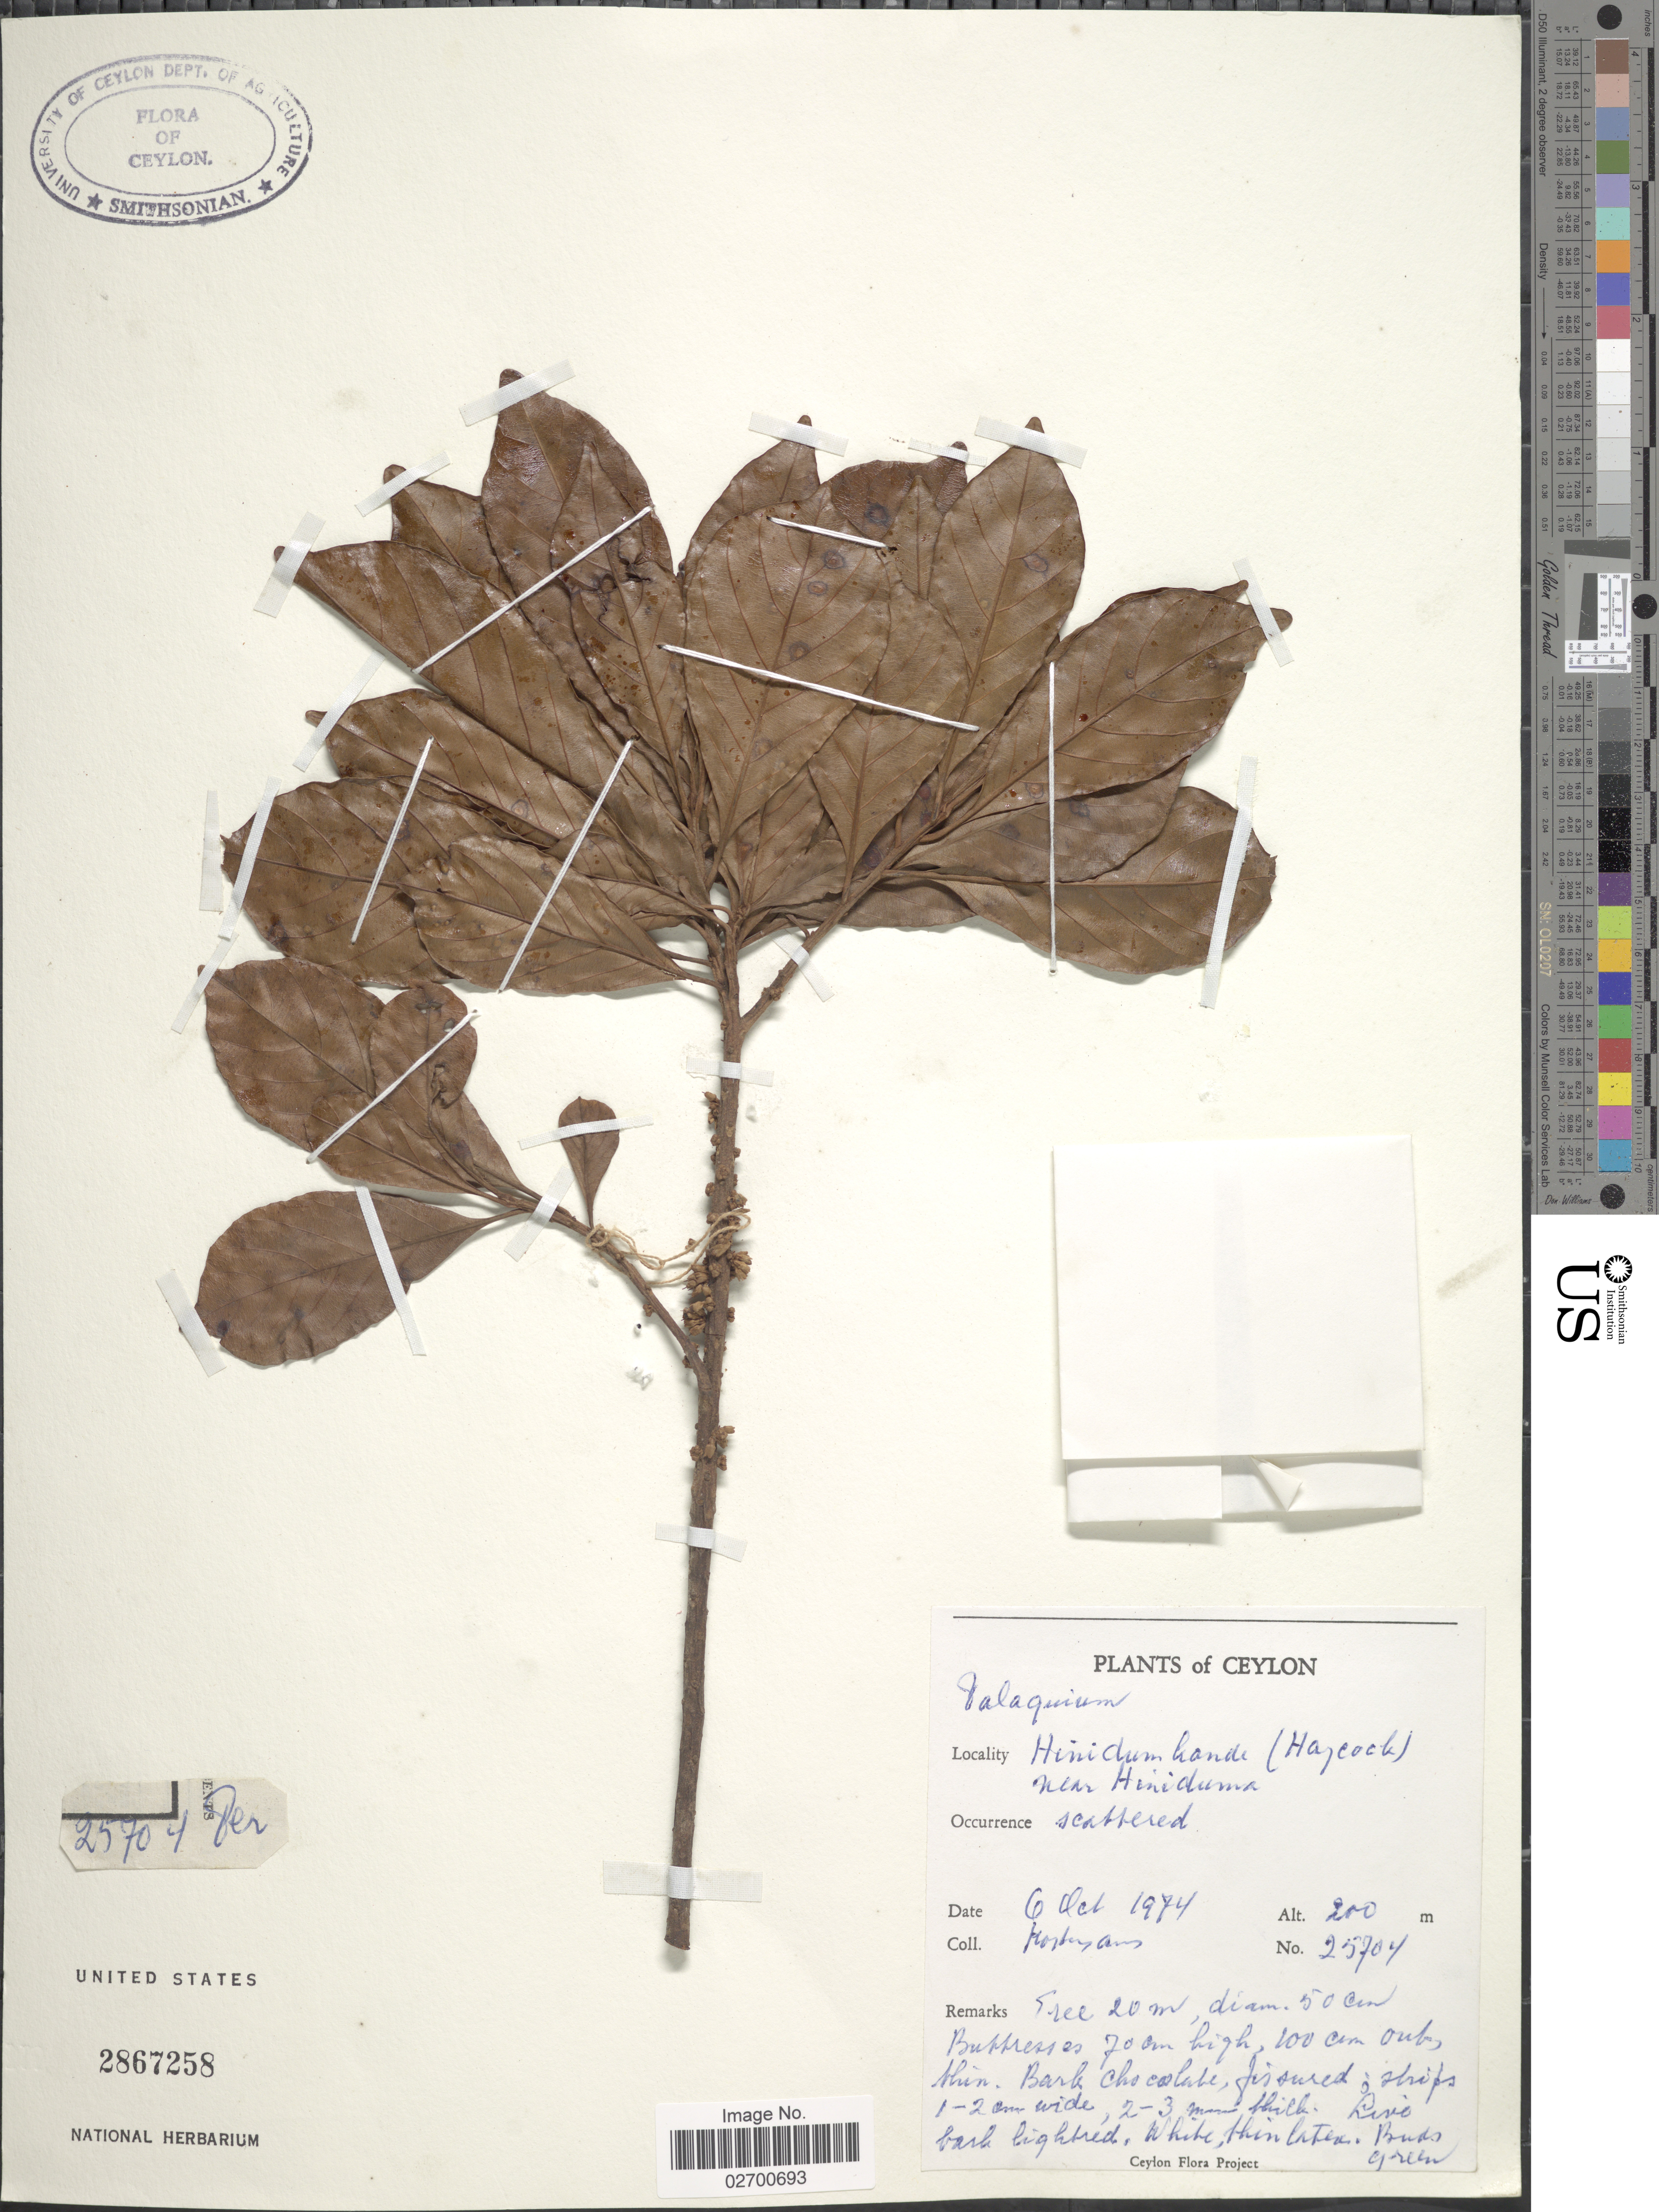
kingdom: Plantae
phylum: Tracheophyta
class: Magnoliopsida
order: Ericales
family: Sapotaceae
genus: Palaquium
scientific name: Palaquium sp.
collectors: Kostermans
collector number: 25704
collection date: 1974-10-06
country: Sri Lanka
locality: Ceylon, Hinidum kande Haycock) near Hiniduma.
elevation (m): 200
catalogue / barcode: US 2867258